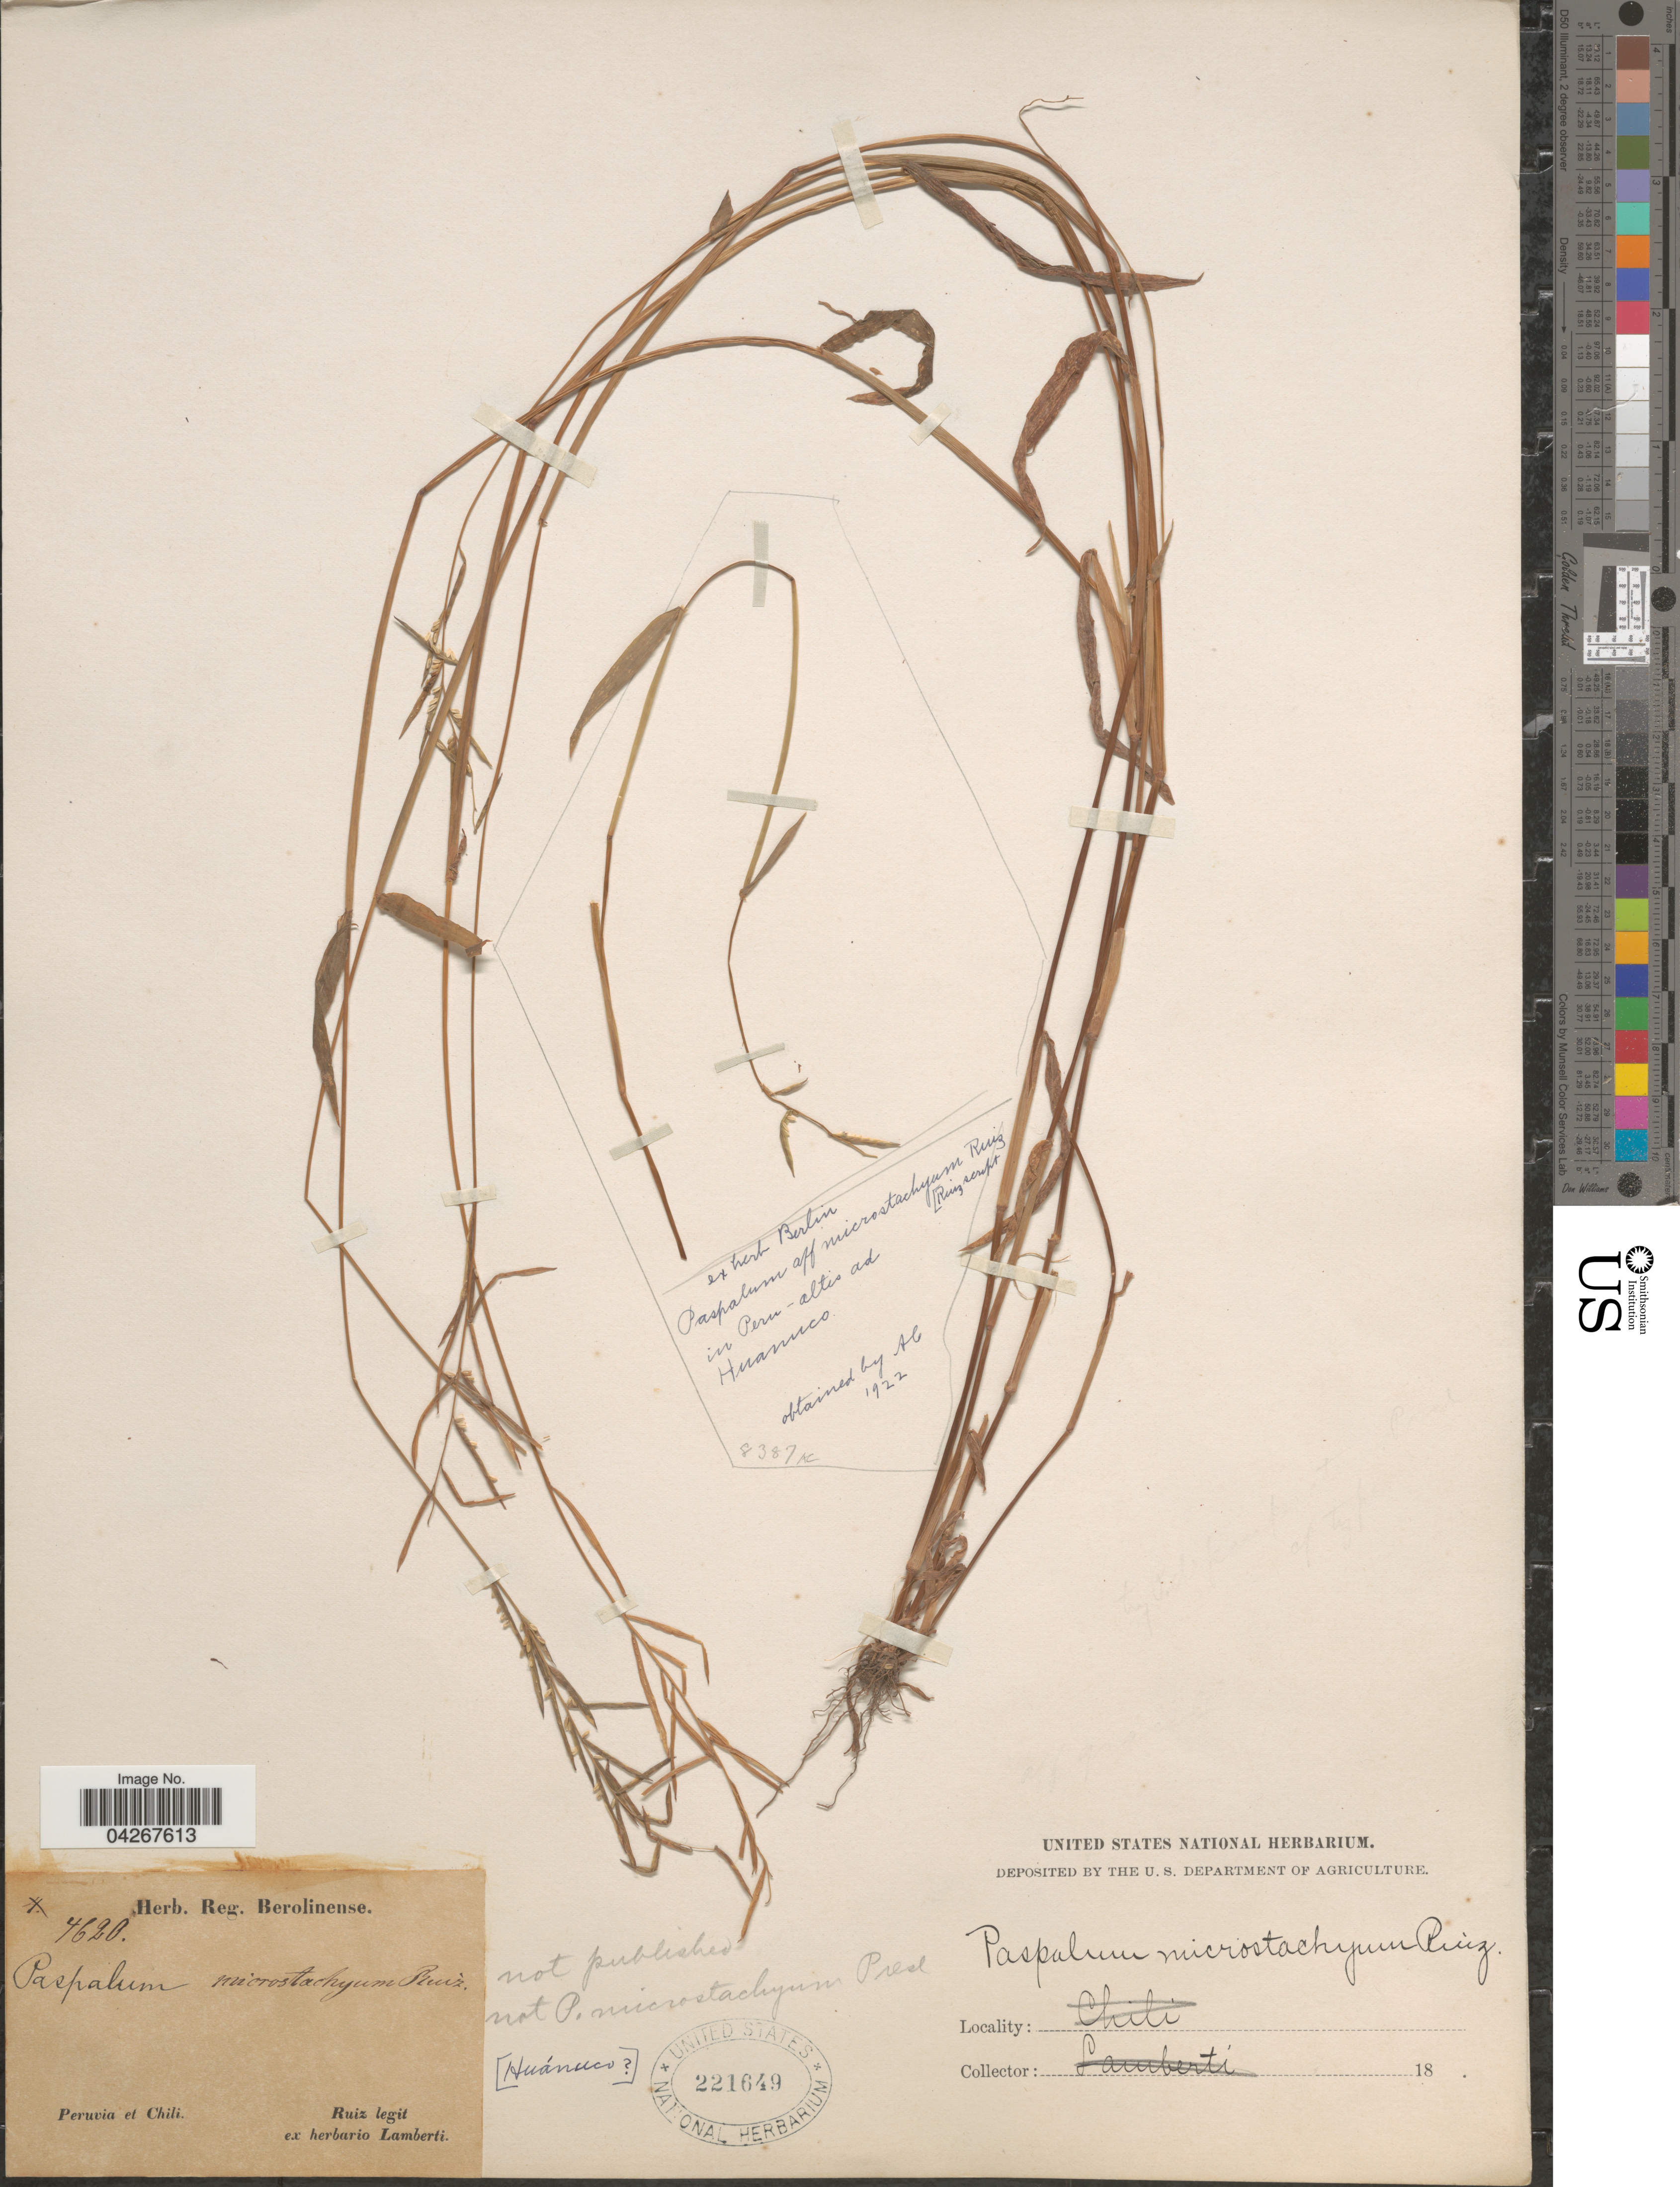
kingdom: Plantae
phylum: Tracheophyta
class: Liliopsida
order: Poales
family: Poaceae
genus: Paspalum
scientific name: Paspalum candidum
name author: (Humb. & Bonpl. ex Fleugge) Kunth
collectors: Ruiz, --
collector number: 4620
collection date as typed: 18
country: Peru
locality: Huánuco.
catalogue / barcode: US 221649